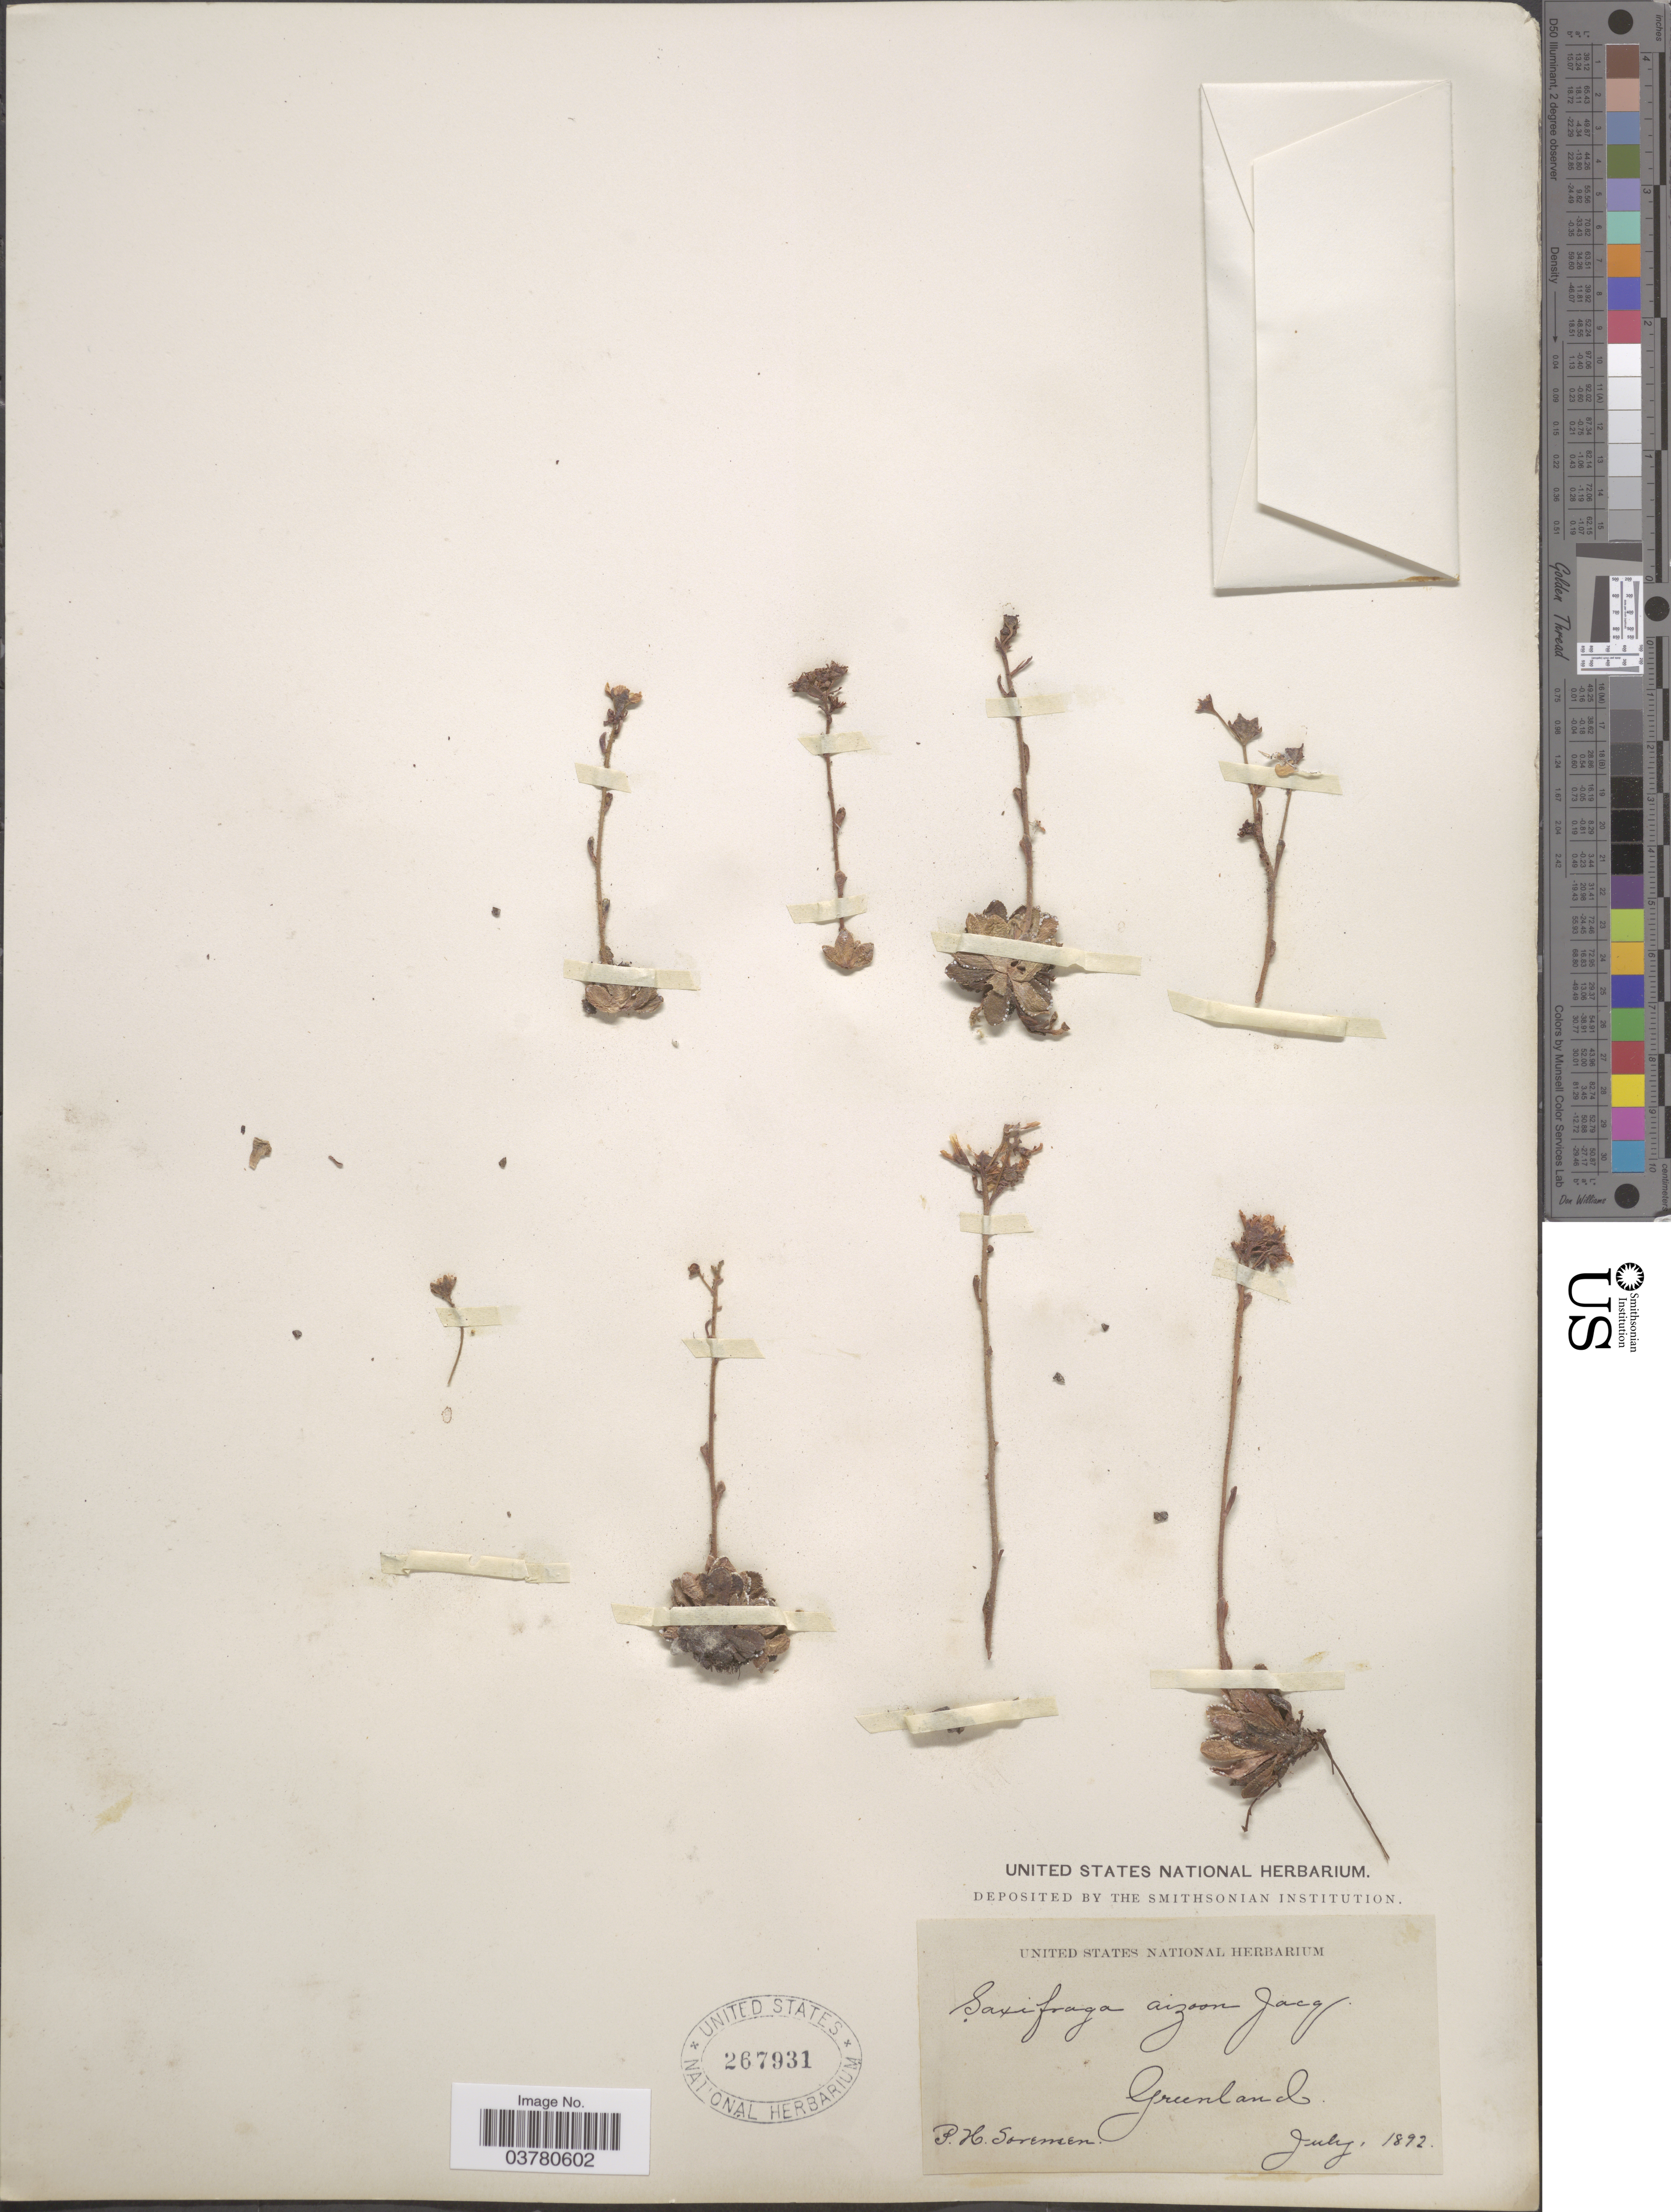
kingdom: Plantae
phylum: Tracheophyta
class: Magnoliopsida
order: Saxifragales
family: Saxifragaceae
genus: Saxifraga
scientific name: Saxifraga paniculata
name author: Mill.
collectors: P. Sorensen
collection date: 1892-07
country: Greenland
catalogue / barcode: US 267931